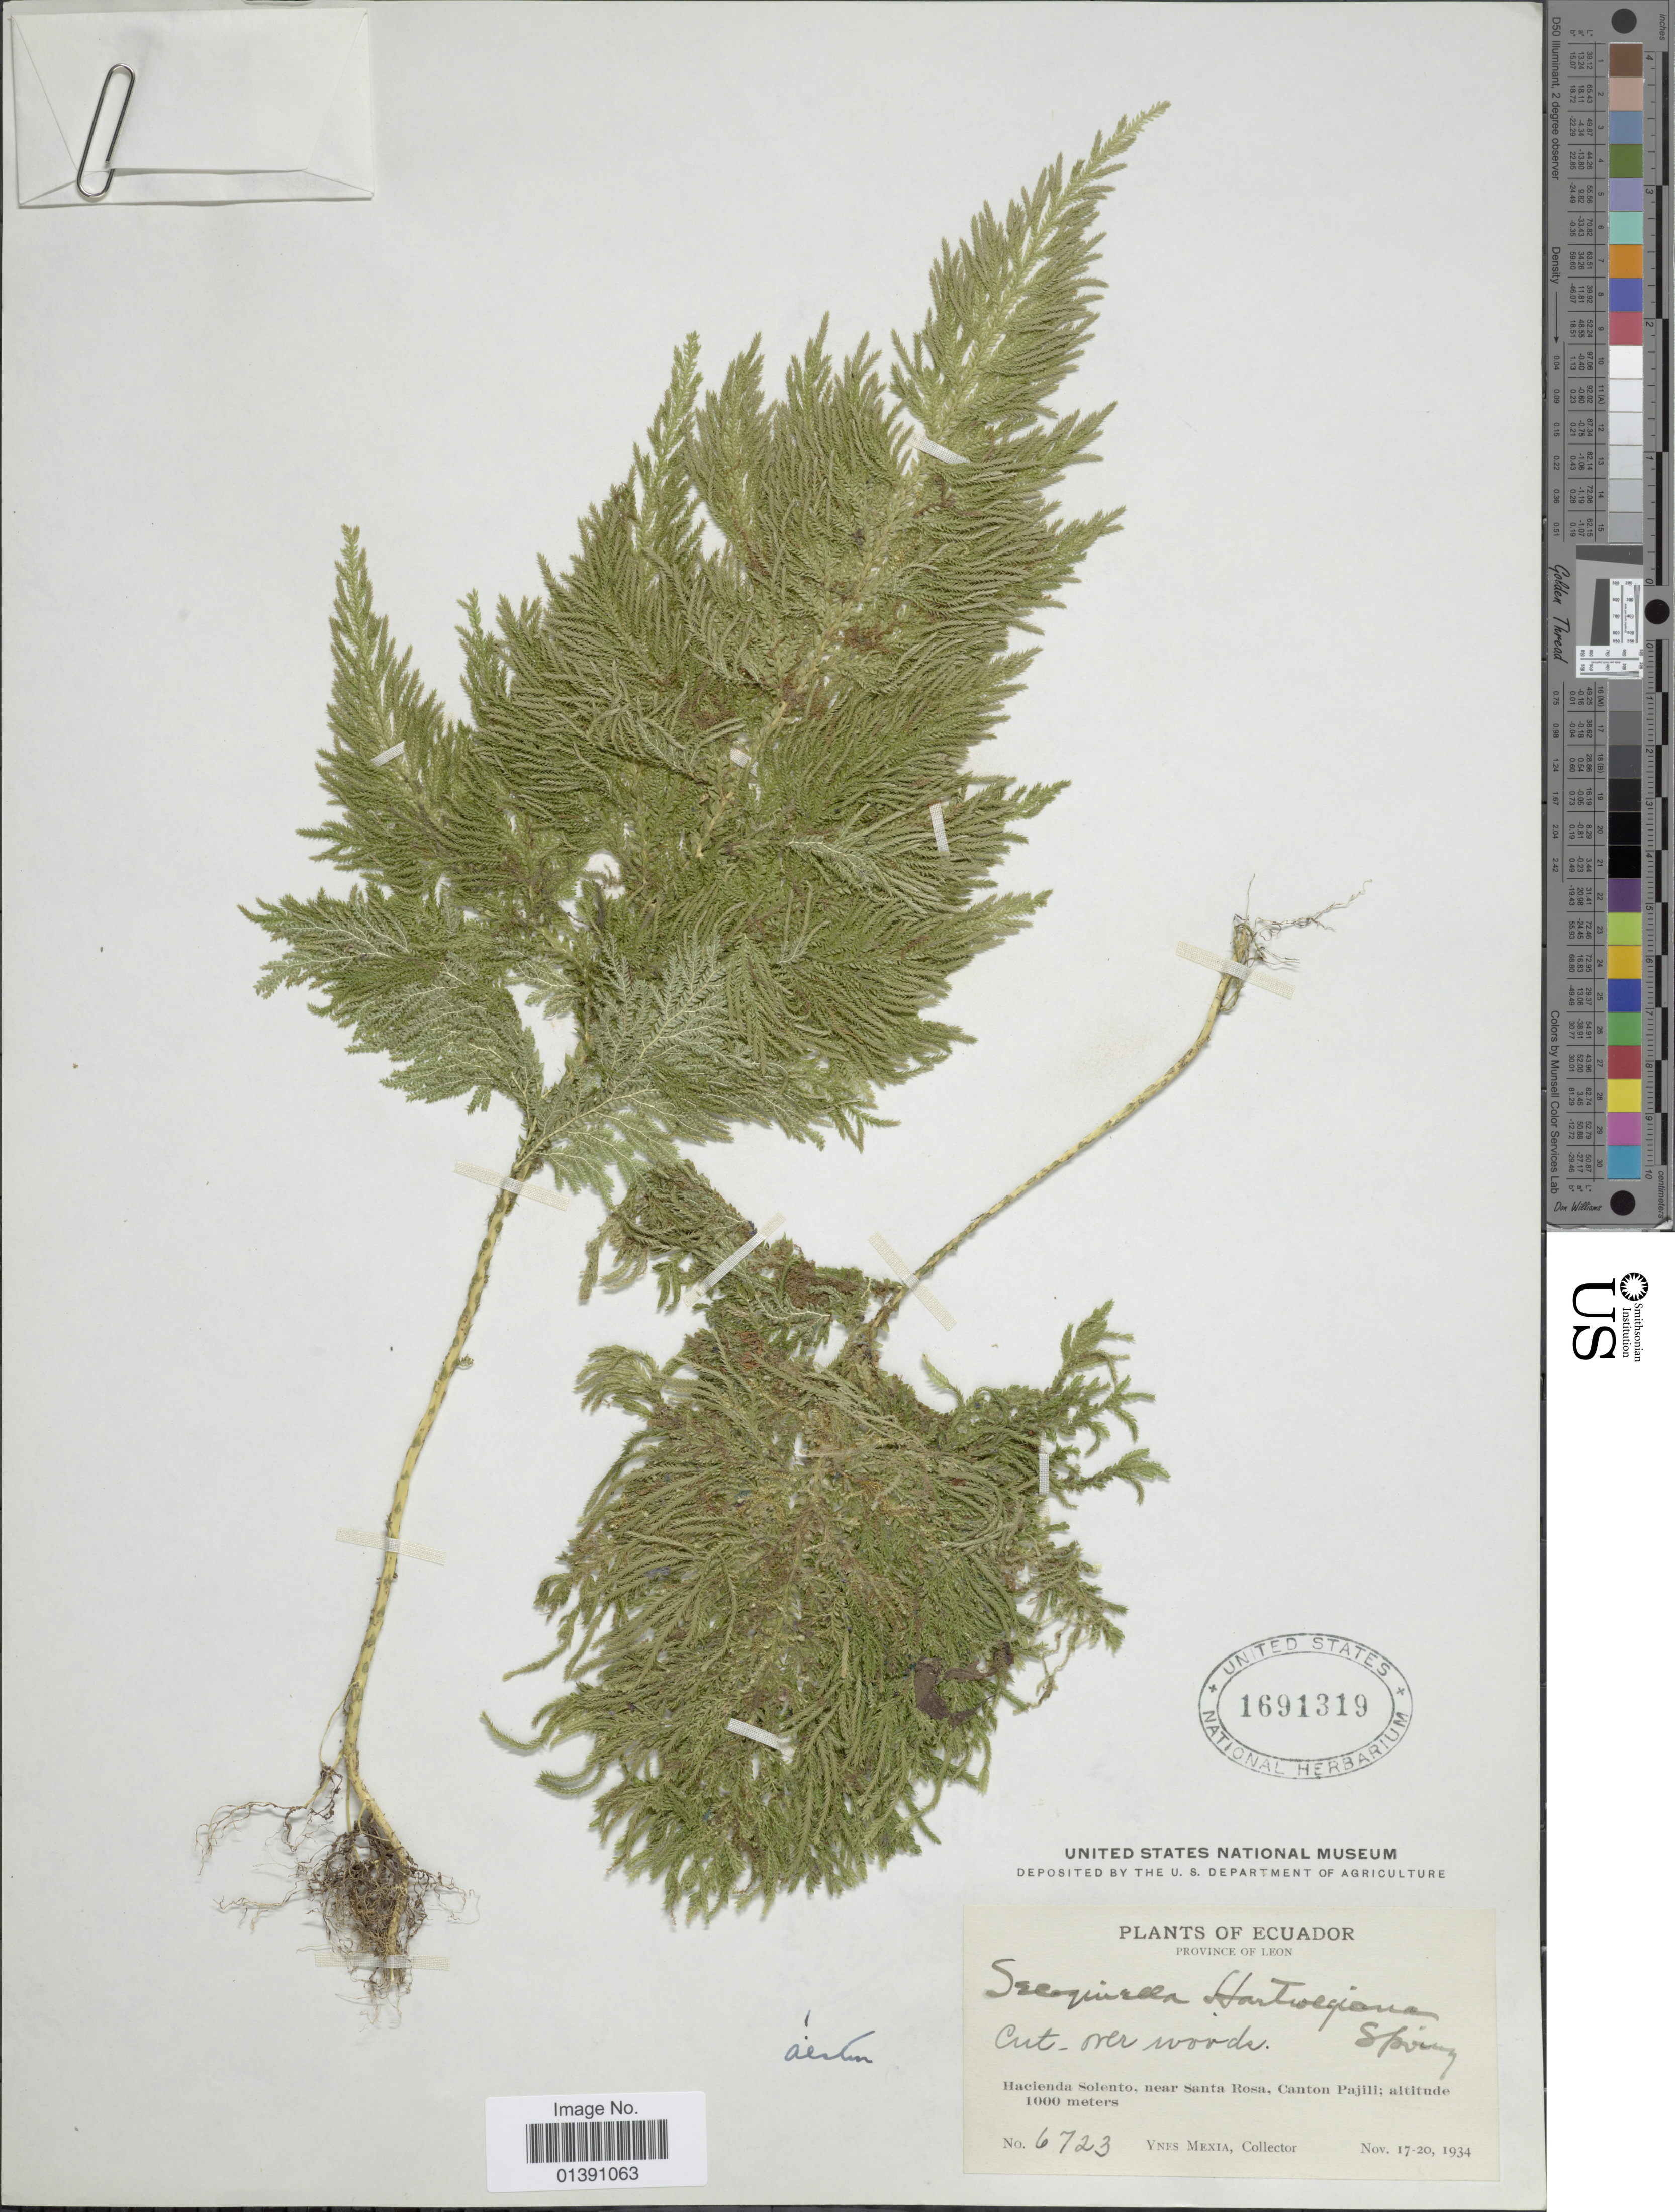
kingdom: Plantae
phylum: Tracheophyta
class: Lycopodiopsida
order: Selaginellales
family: Selaginellaceae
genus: Selaginella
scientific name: Selaginella hartwegiana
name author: Spring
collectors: Y. Mexia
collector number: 6723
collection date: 1934-11-17/1934-11-20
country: Ecuador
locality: Province of Leon, Hacienda Solento, near Santa Rosa, Canton Pajil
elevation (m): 1000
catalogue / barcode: US 1691319